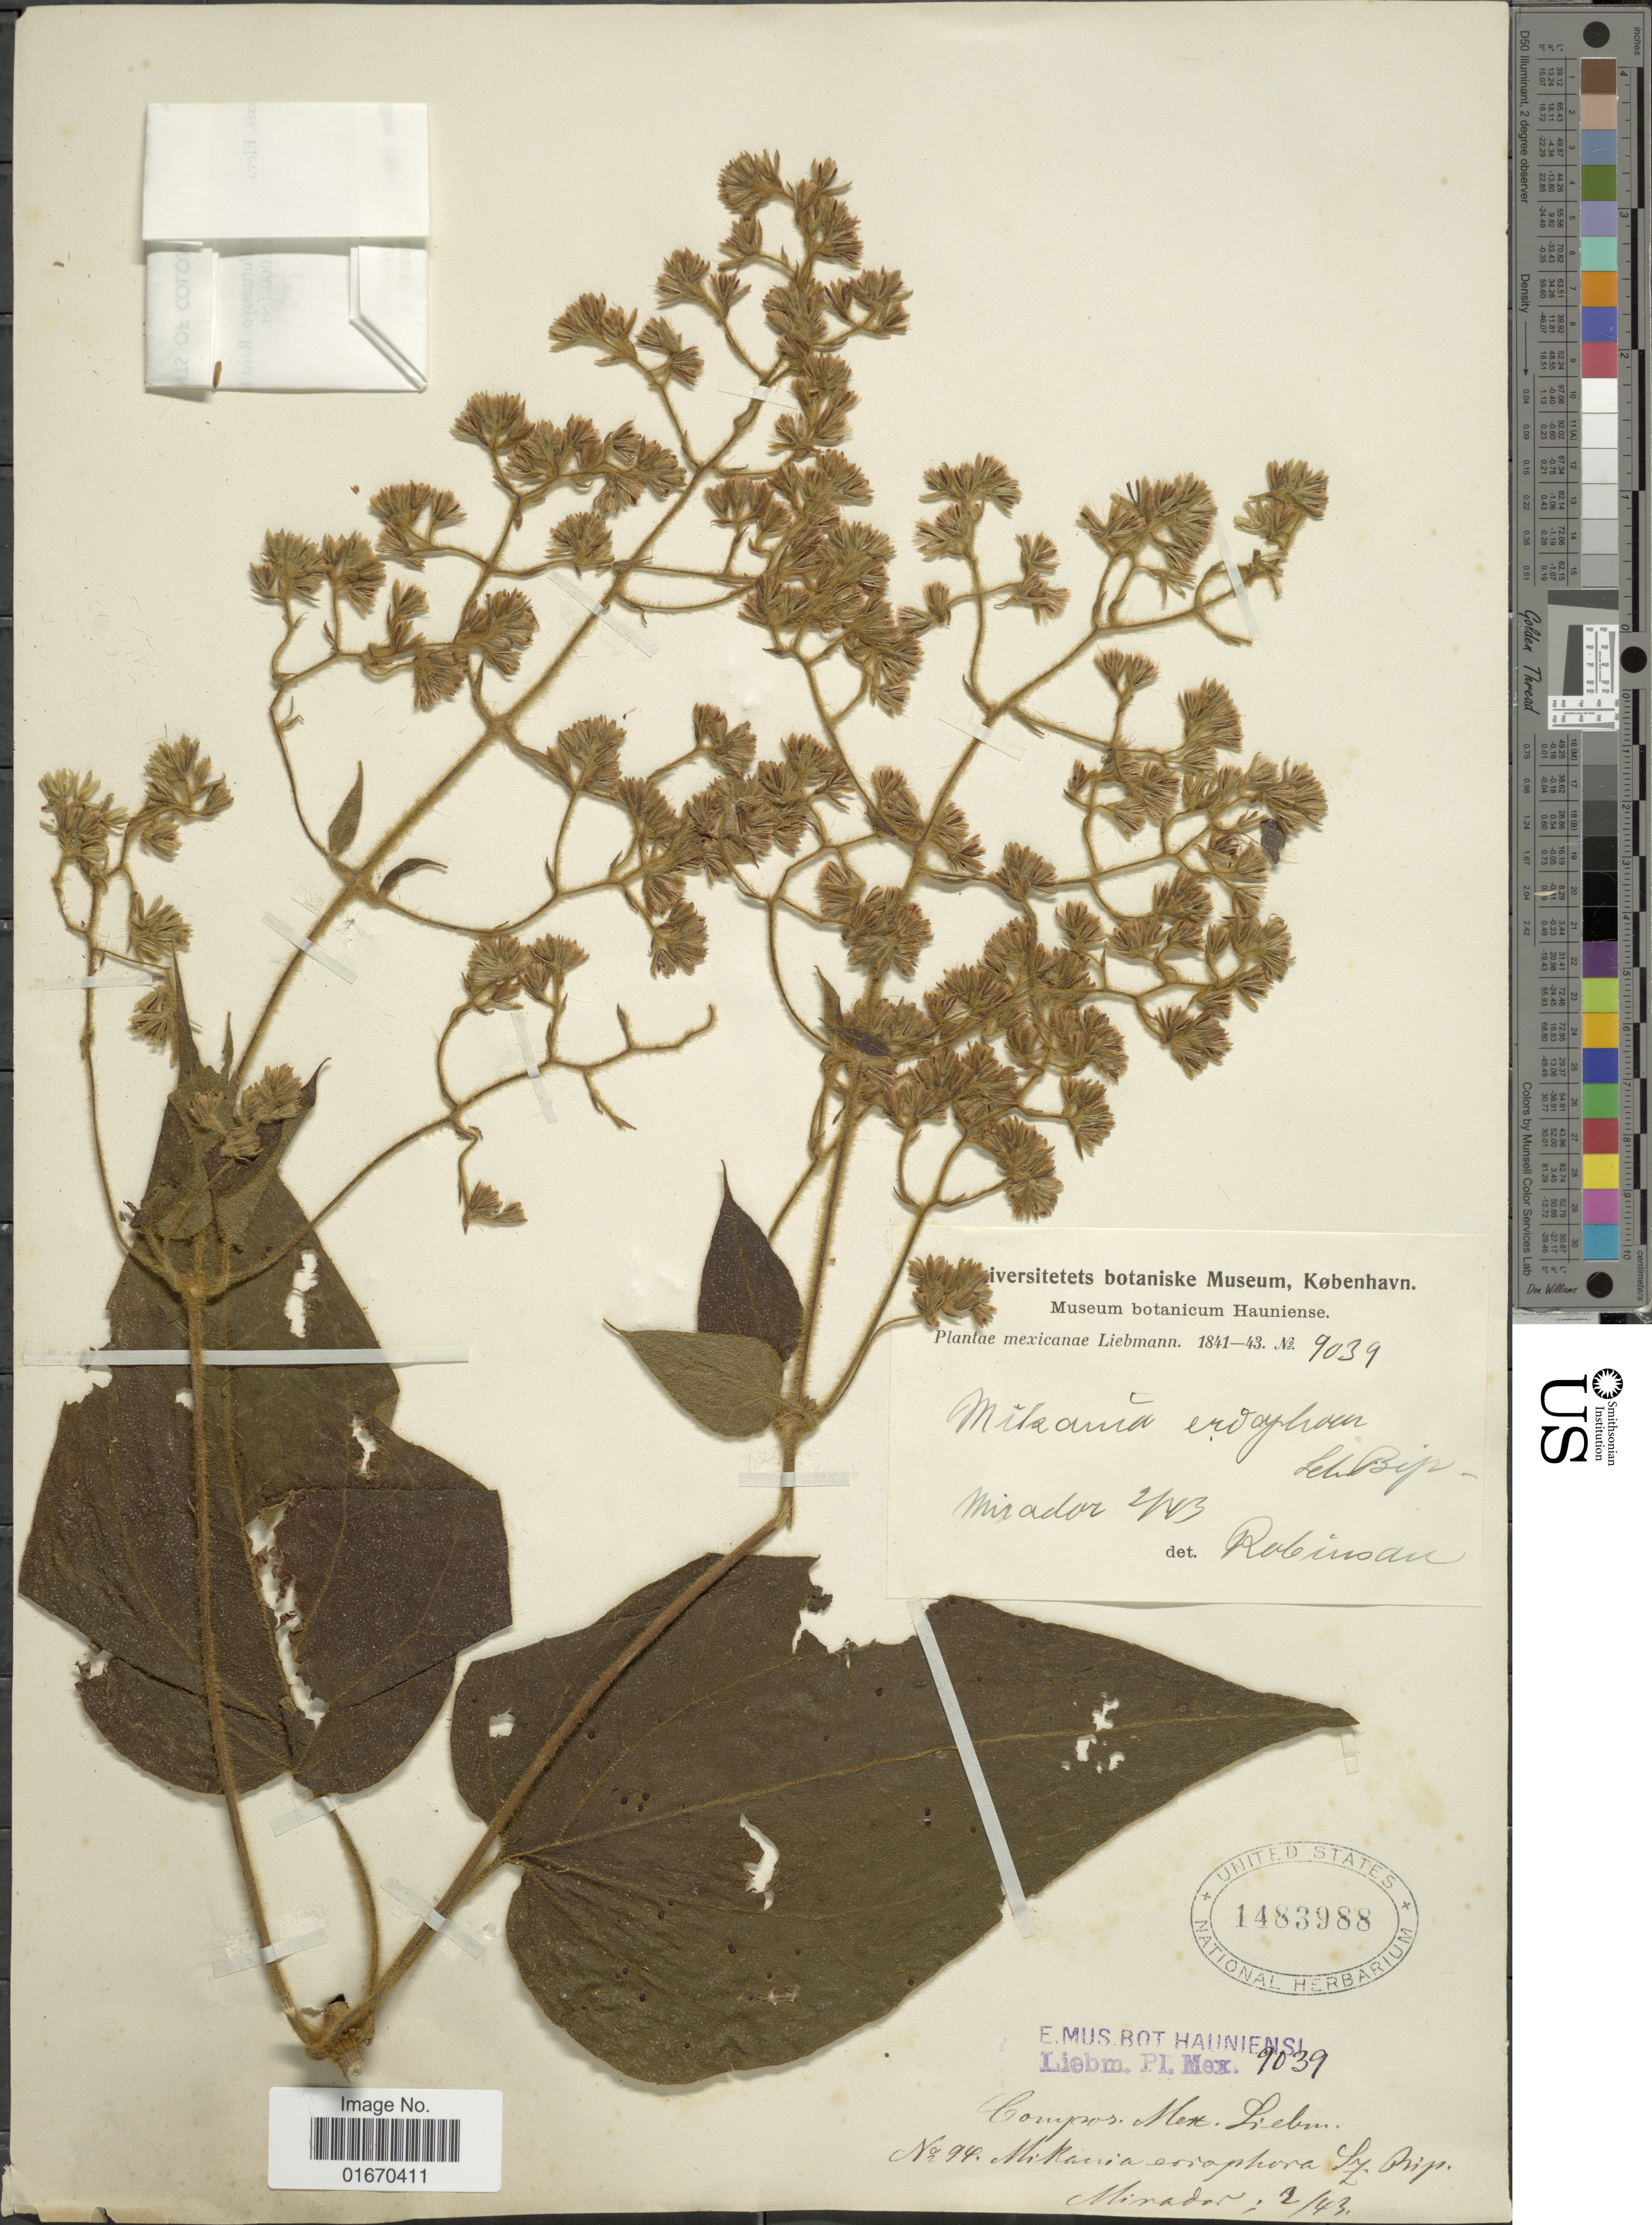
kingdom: Plantae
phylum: Tracheophyta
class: Magnoliopsida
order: Asterales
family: Asteraceae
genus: Mikania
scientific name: Mikania eriophora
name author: Sch. Bip. ex B.L. Rob. & Greenm.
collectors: Mirador, --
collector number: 94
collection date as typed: Transcribed d/m/y: /2/43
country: Mexico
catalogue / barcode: US 1483988